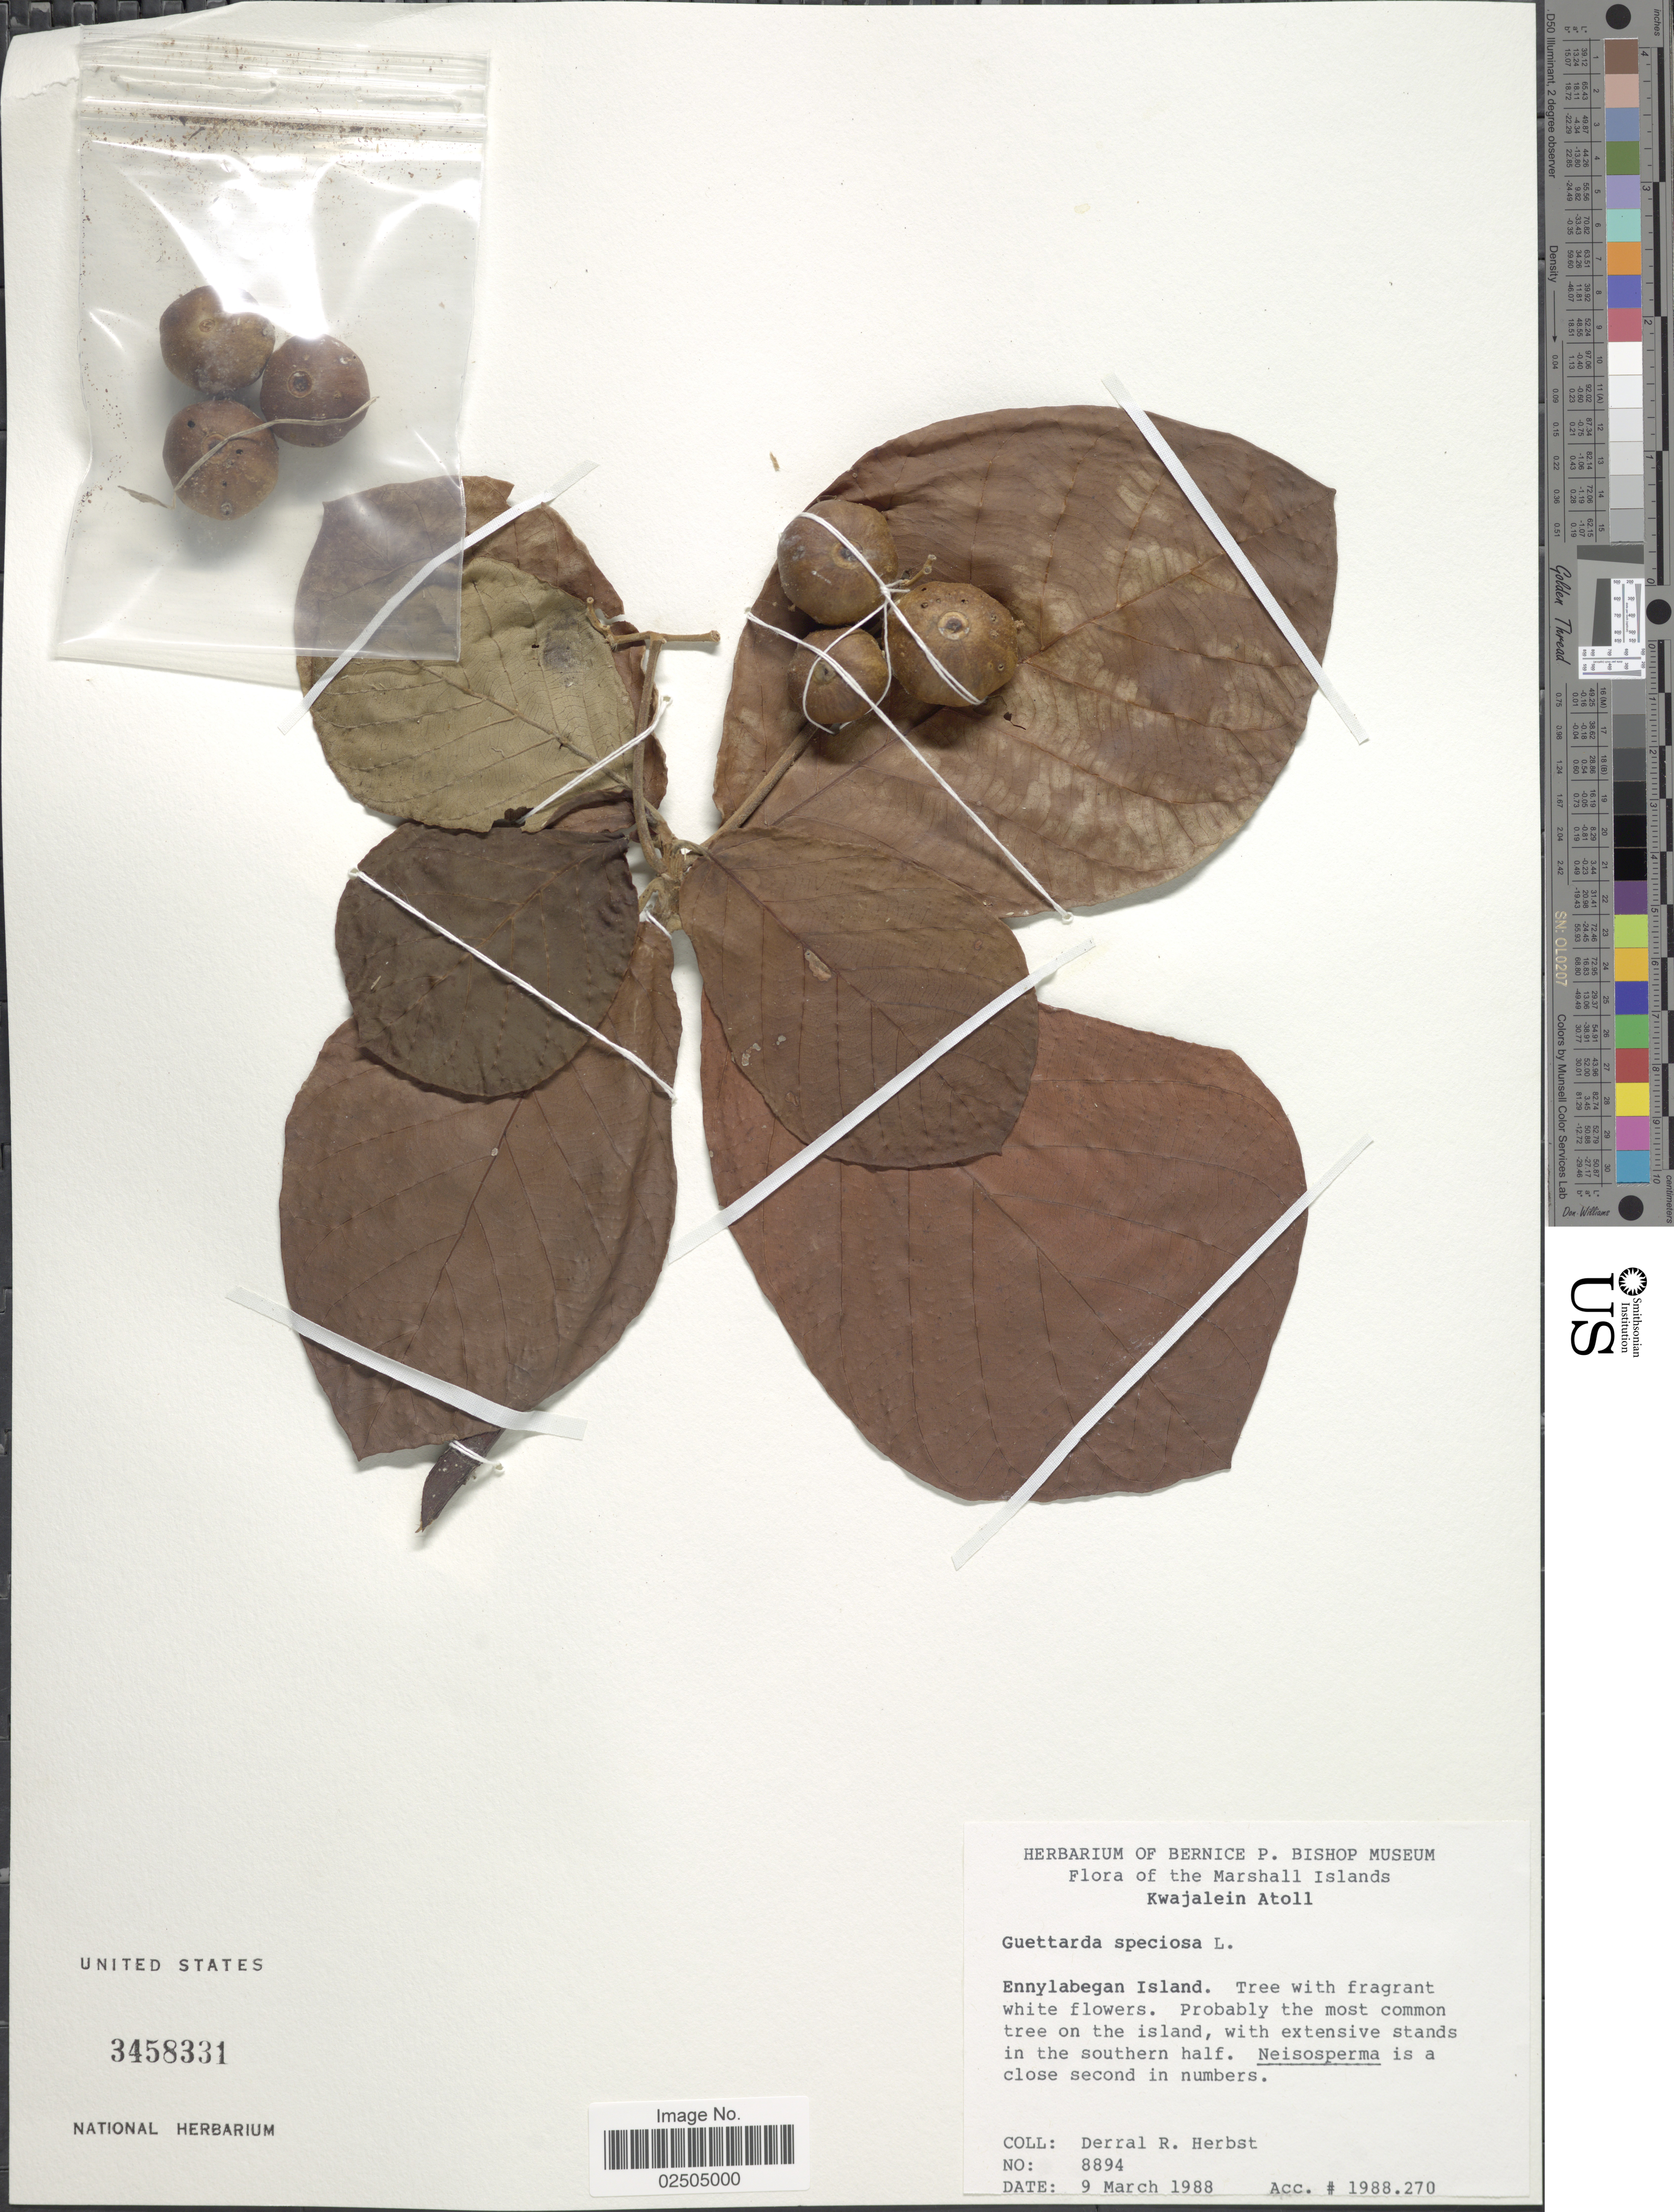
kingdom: Plantae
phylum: Tracheophyta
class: Magnoliopsida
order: Gentianales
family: Rubiaceae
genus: Guettarda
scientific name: Guettarda speciosa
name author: L.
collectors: D. R. Herbst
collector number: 8894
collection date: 1988-03-09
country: Marshall Islands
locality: The Marshall Islands, Kwajalein Atoll, Ennylabegan Island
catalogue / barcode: US 3458331